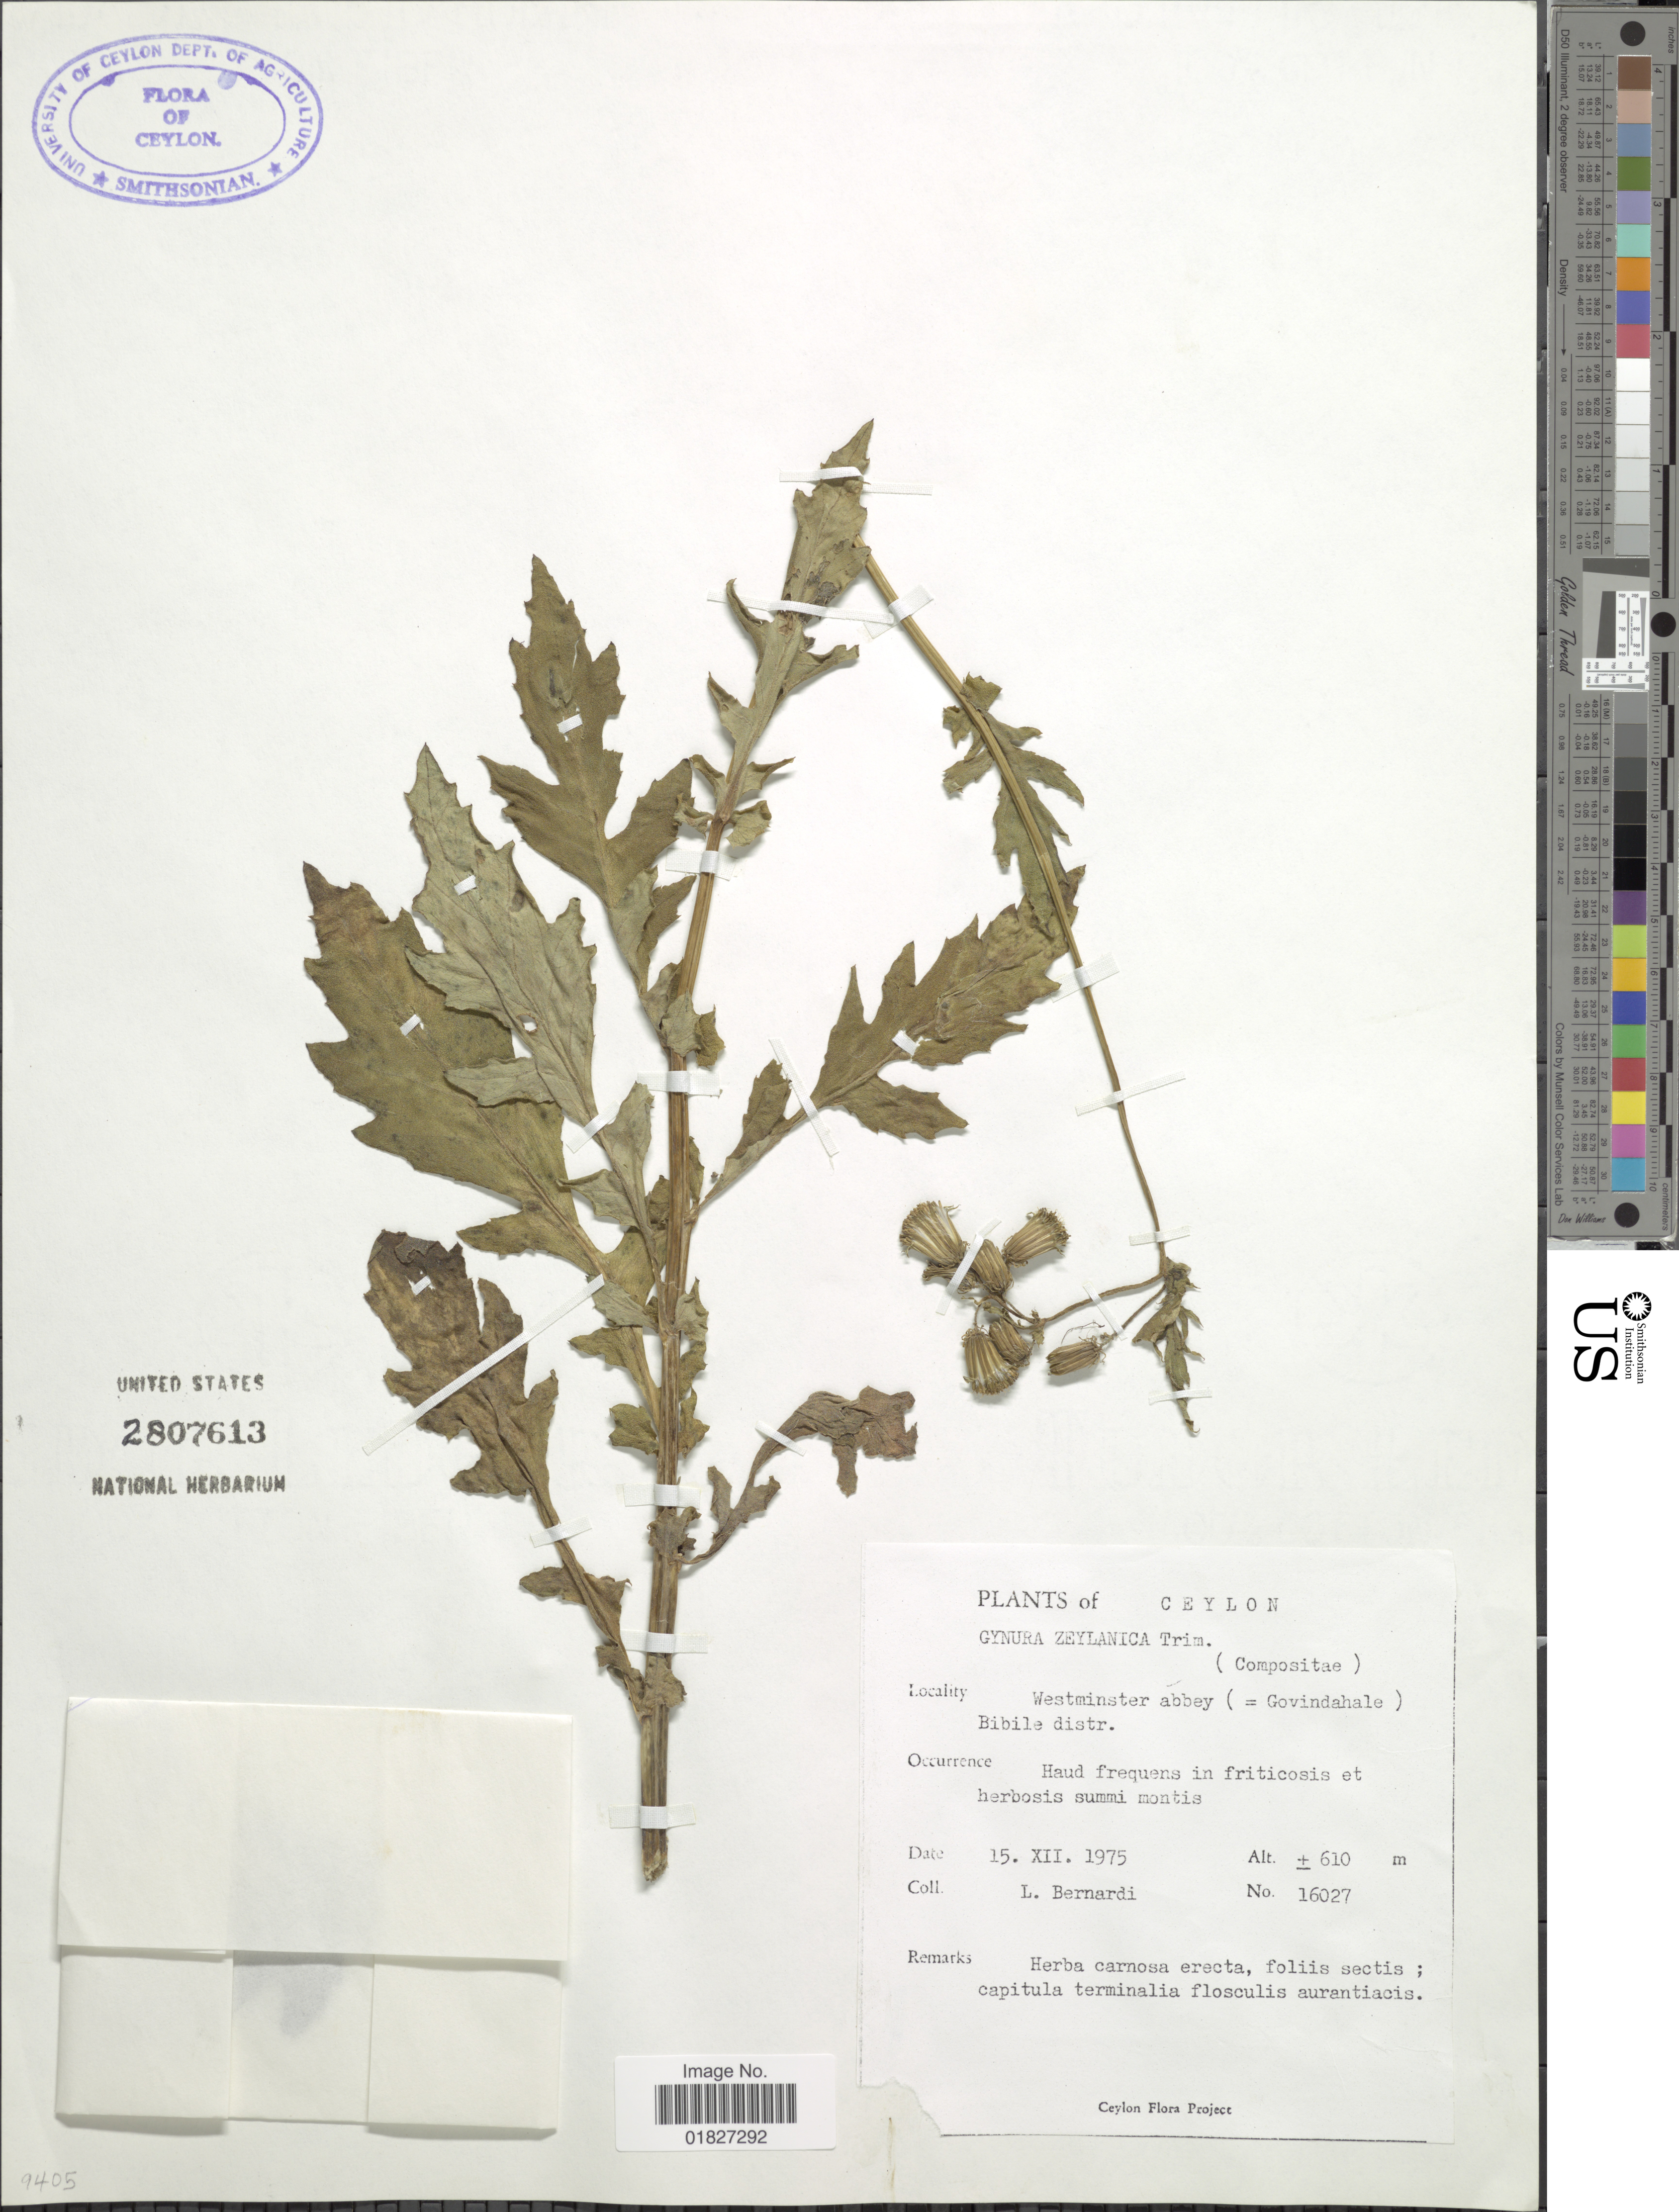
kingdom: Plantae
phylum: Tracheophyta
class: Magnoliopsida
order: Asterales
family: Asteraceae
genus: Gynura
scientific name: Gynura zeylanica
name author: Trim.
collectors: L. Bernardi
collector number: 16027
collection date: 1975-12-15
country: Sri Lanka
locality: Ceylon, Westminster abbey (=Govindahale), Bibile distr.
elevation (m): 610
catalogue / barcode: US 2807613